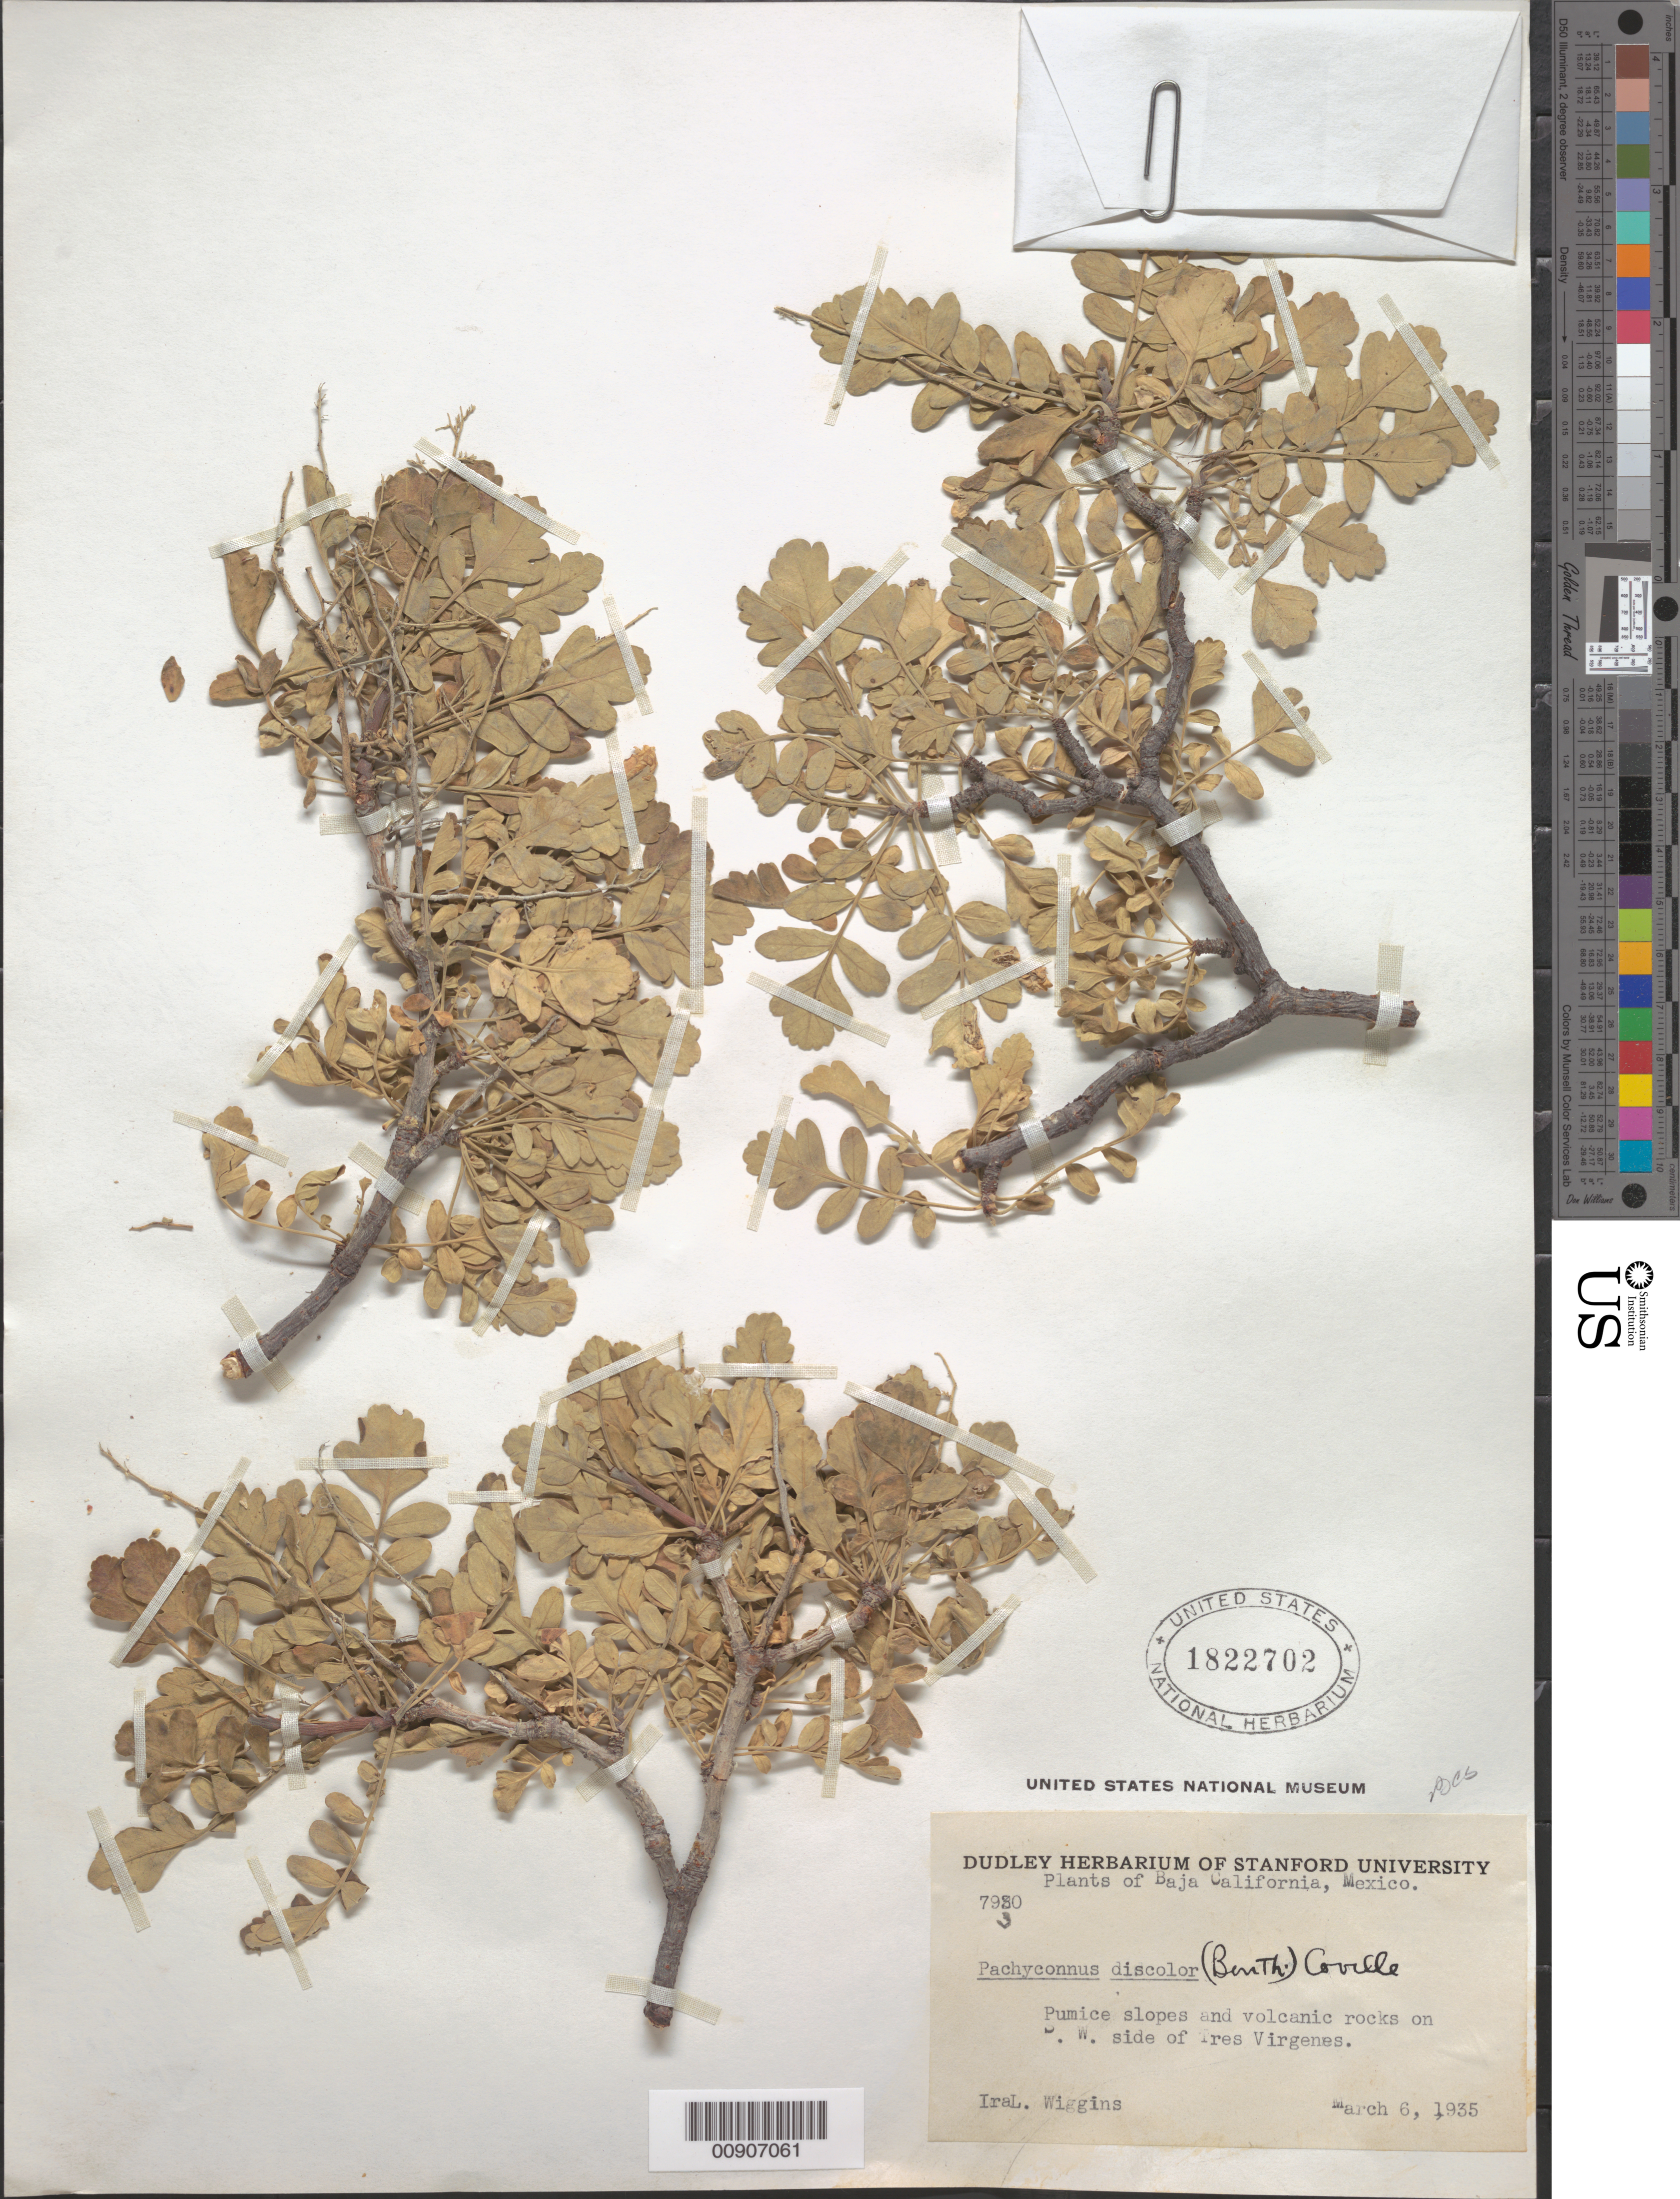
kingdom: Plantae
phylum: Tracheophyta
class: Magnoliopsida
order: Sapindales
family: Anacardiaceae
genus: Pachycormus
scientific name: Pachycormus discolor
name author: (Benth.) Coville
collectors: I. L. Wiggins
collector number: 7930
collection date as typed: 06 Mar 1935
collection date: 1935-03-06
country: Mexico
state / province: Baja California Sur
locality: On SW side of Tres Virgenes.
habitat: Pumice slopes and volcanic rocks.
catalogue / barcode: US 1822702